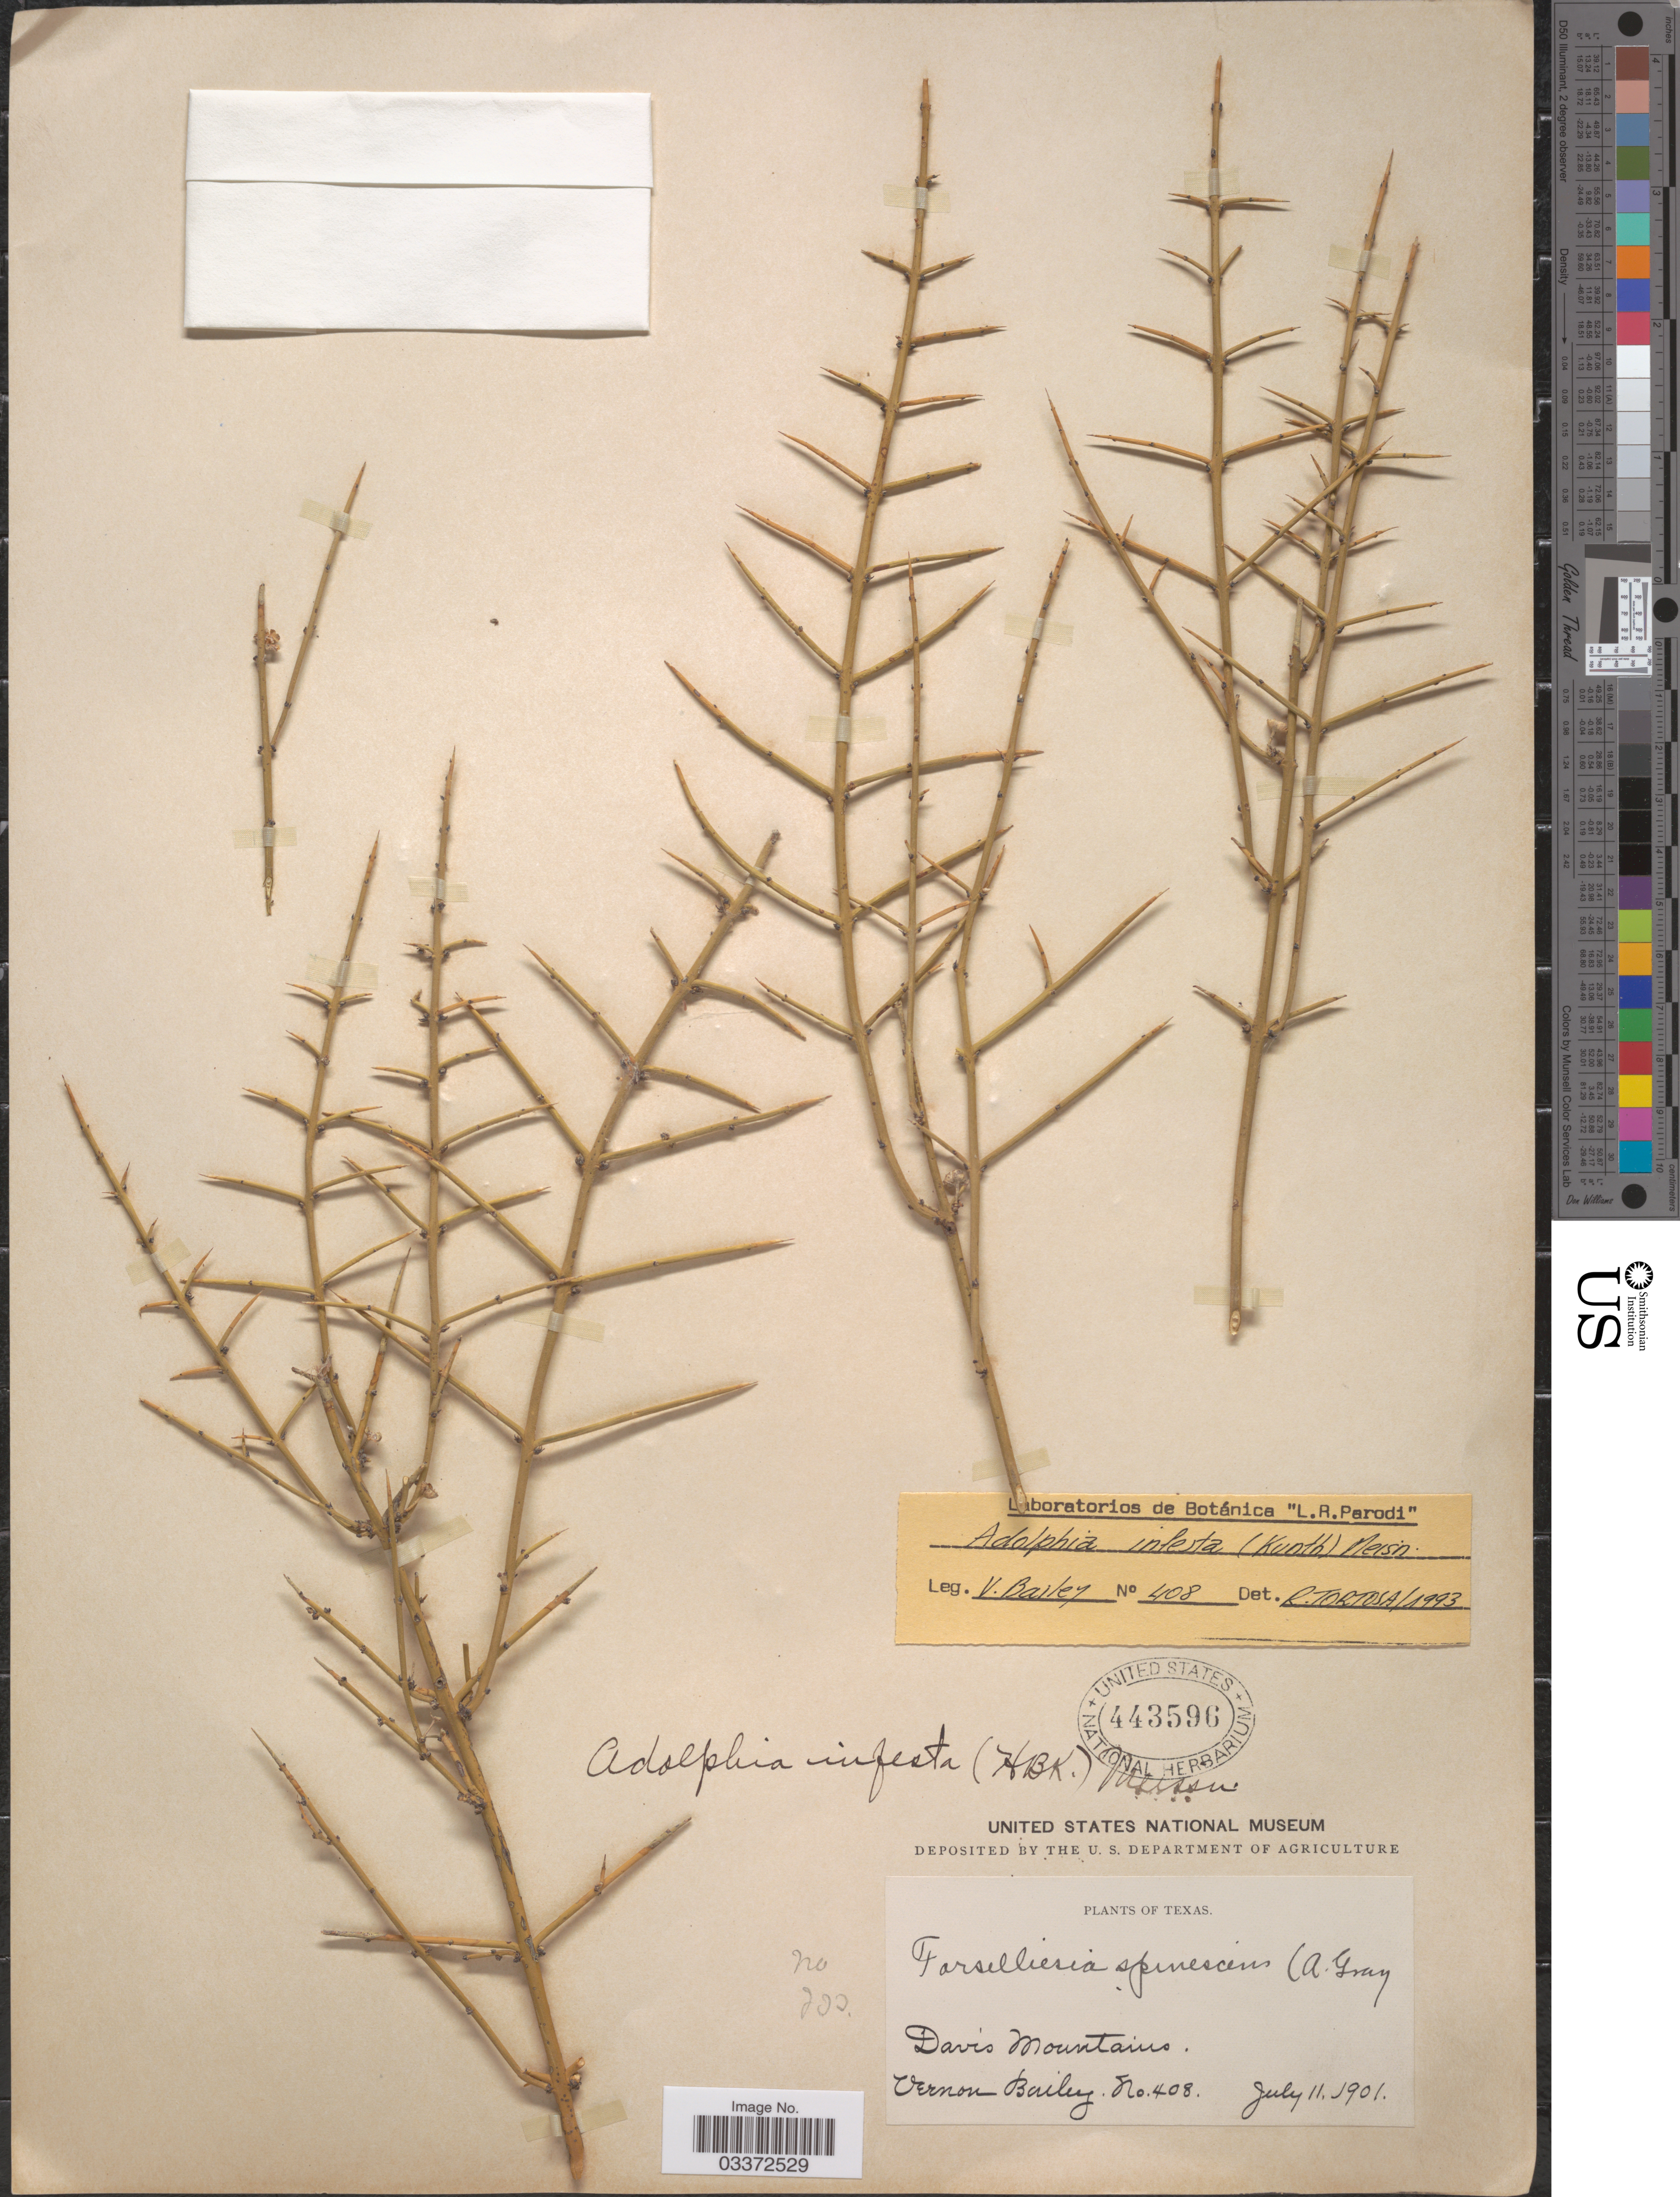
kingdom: Plantae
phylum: Tracheophyta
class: Magnoliopsida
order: Rosales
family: Rhamnaceae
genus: Adolphia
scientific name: Adolphia infesta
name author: (Kunth) Meisn.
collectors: V. O. Bailey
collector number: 408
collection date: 1901-07-11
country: United States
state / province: Texas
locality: Davis Mountains.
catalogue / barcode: US 443596